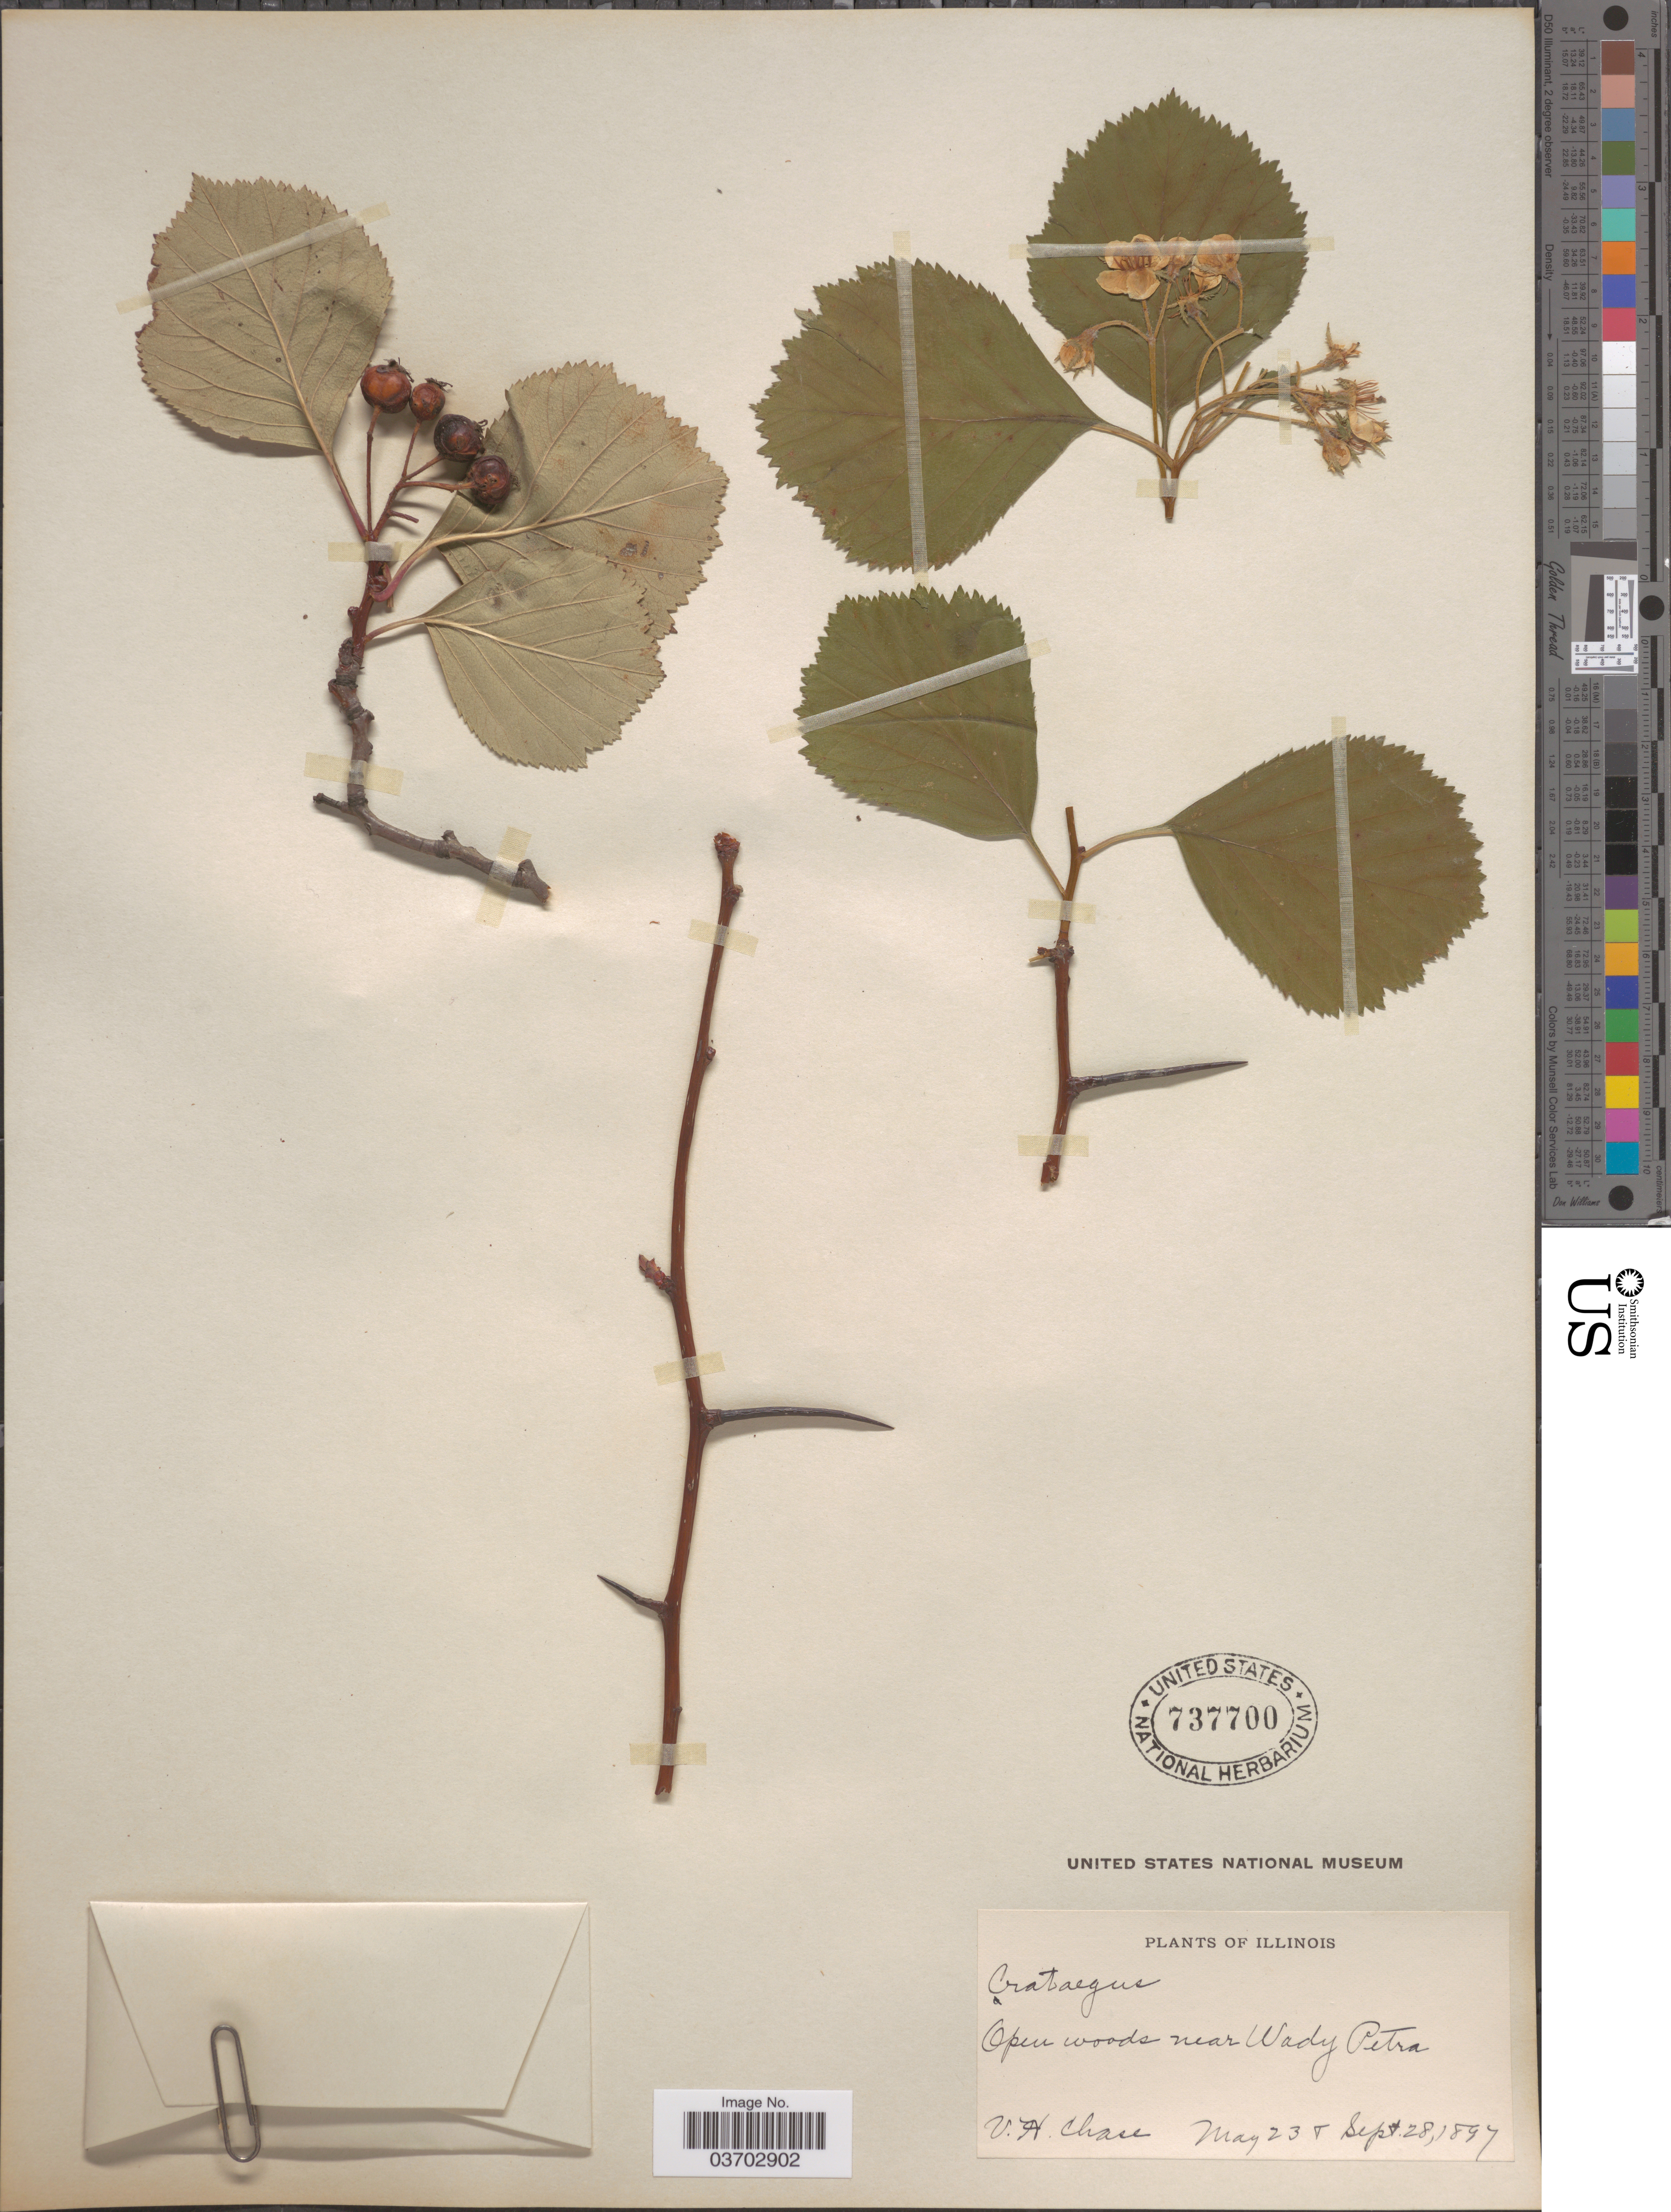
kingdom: Plantae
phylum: Tracheophyta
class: Magnoliopsida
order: Rosales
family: Rosaceae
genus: Crataegus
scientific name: Crataegus sp.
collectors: V. H. Chase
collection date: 1897-05-23/1897-09-28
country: United States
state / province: Illinois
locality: Open woods near Wady Petra.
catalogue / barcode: US 737700